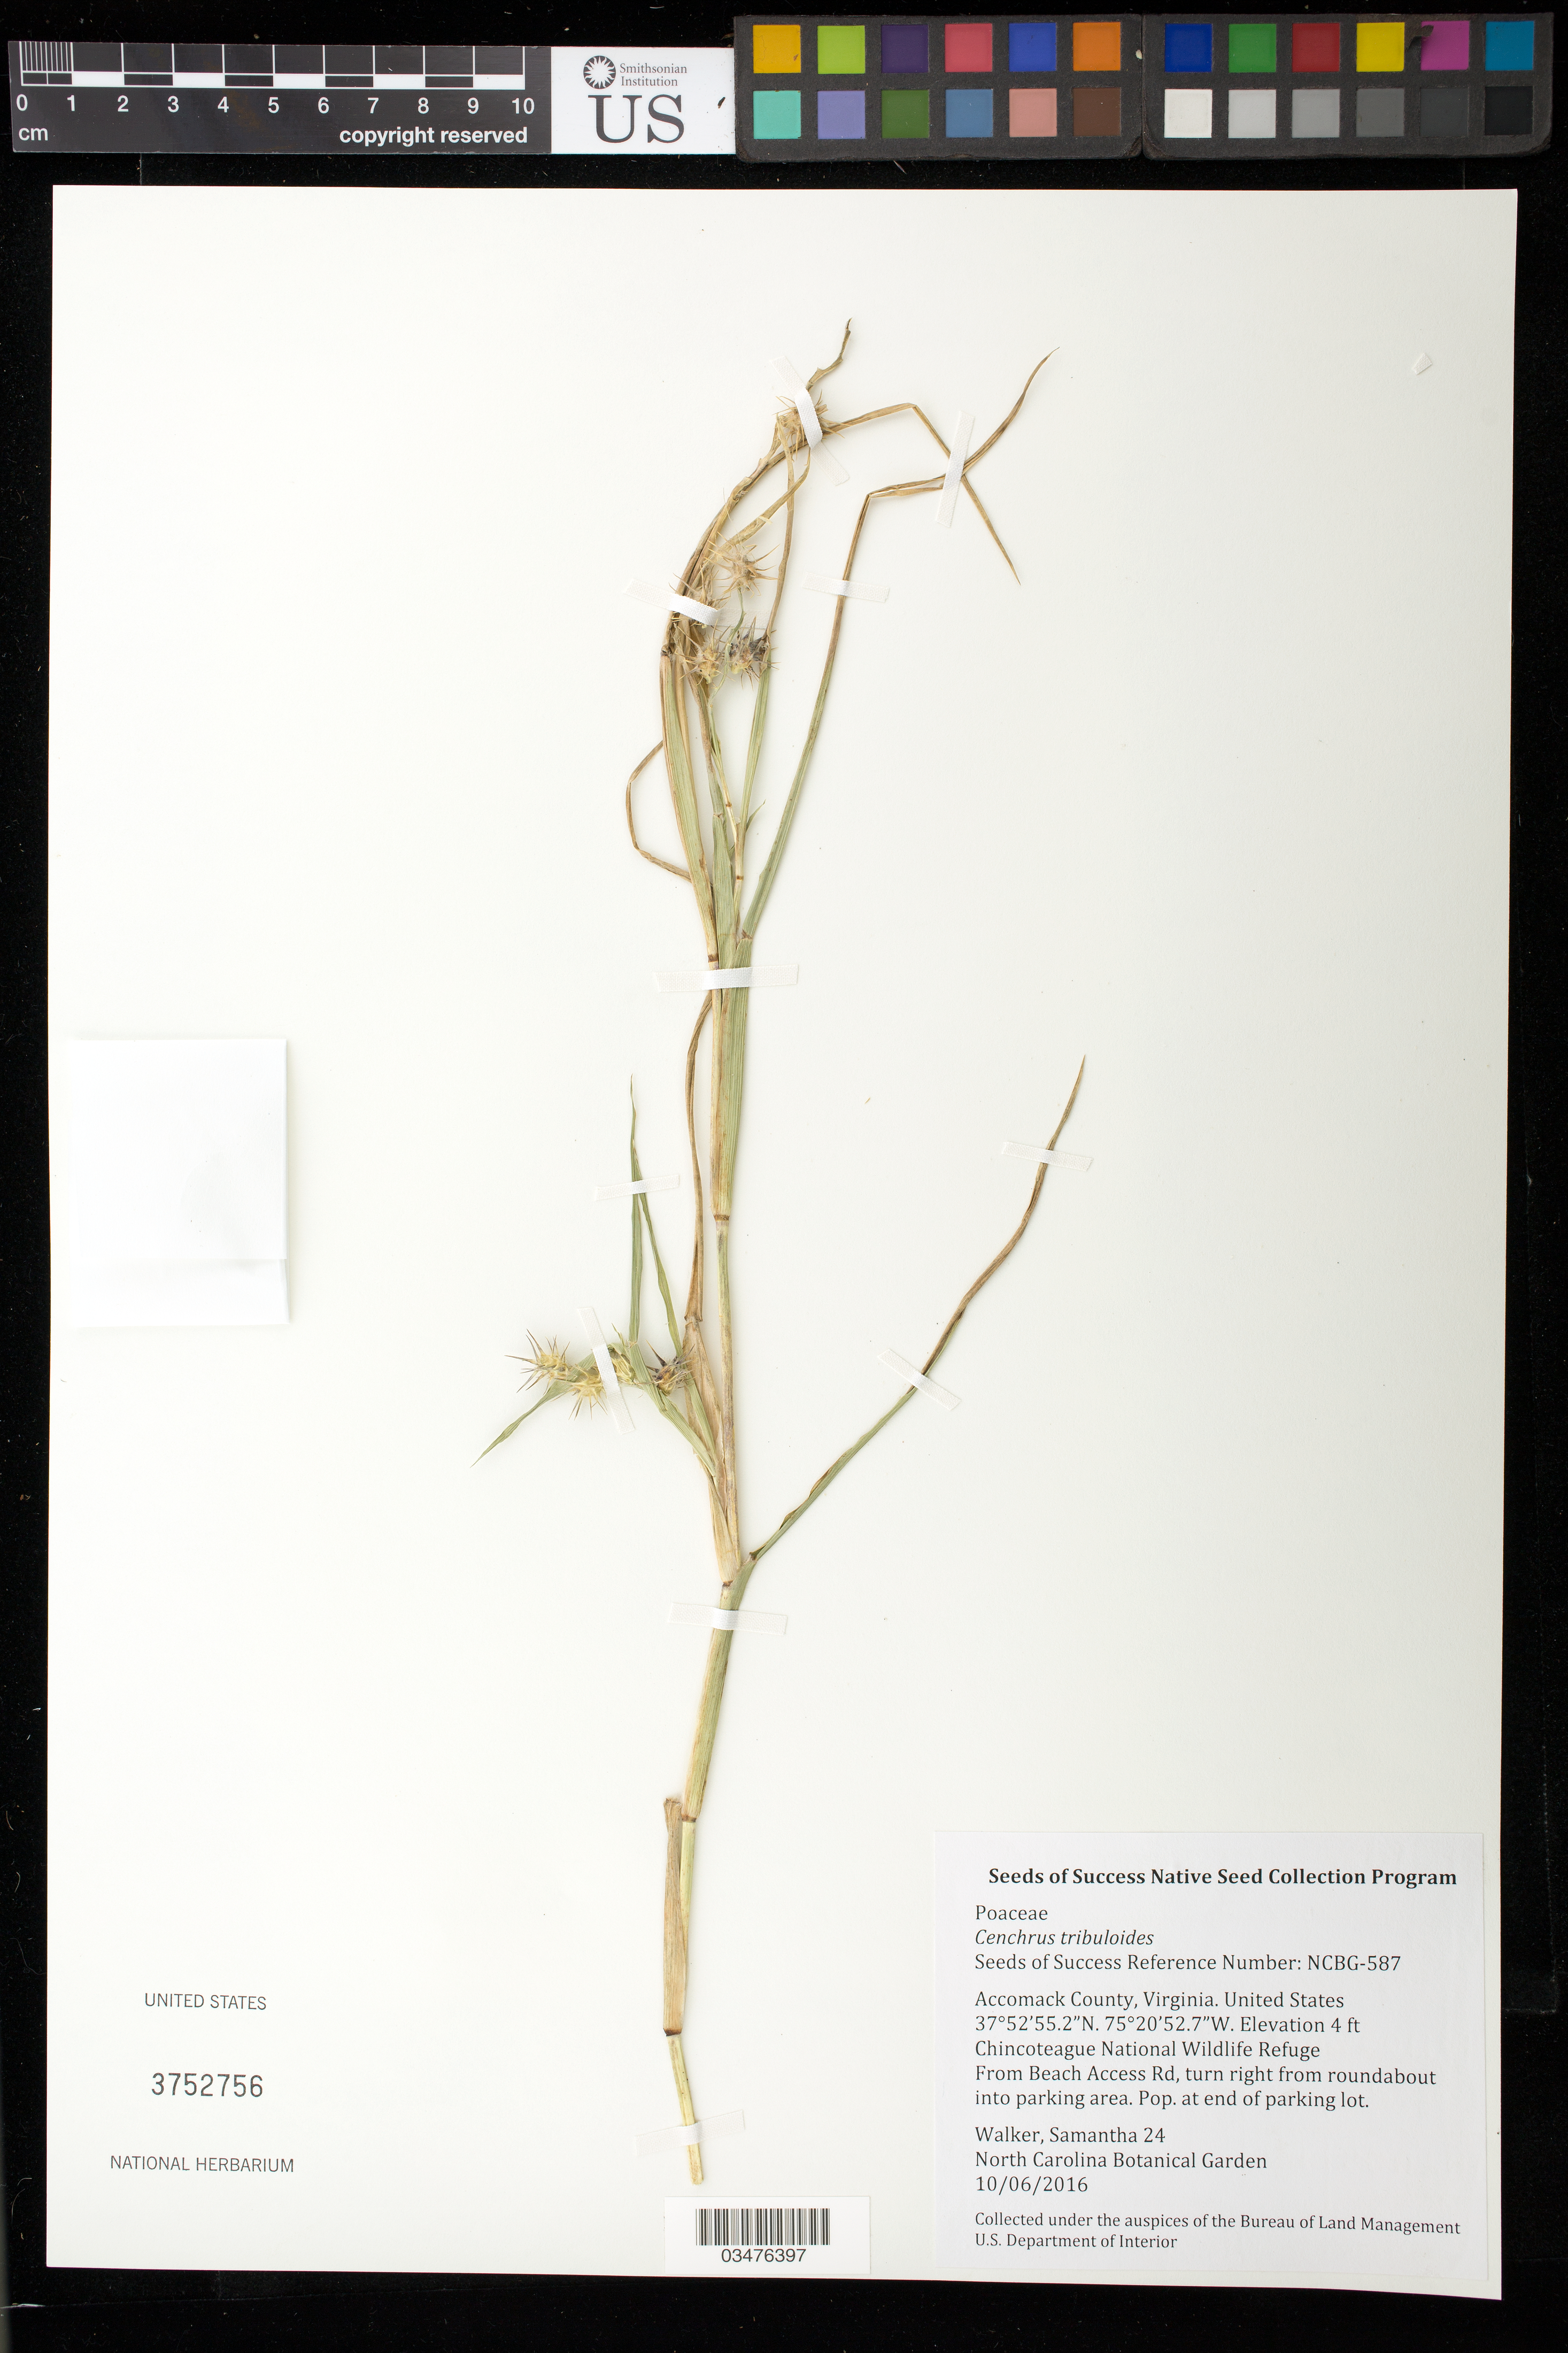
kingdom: Plantae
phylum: Tracheophyta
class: Liliopsida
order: Poales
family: Poaceae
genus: Cenchrus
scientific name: Cenchrus tribuloides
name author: L.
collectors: S. Walker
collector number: NCBG-587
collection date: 2016-10-06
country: United States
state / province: Virginia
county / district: Accomack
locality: Chincoteague National Wildlife Refuge, Along Beach Access and parking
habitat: Panicgrass Dune Grassland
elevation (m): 1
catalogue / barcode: US 3752756